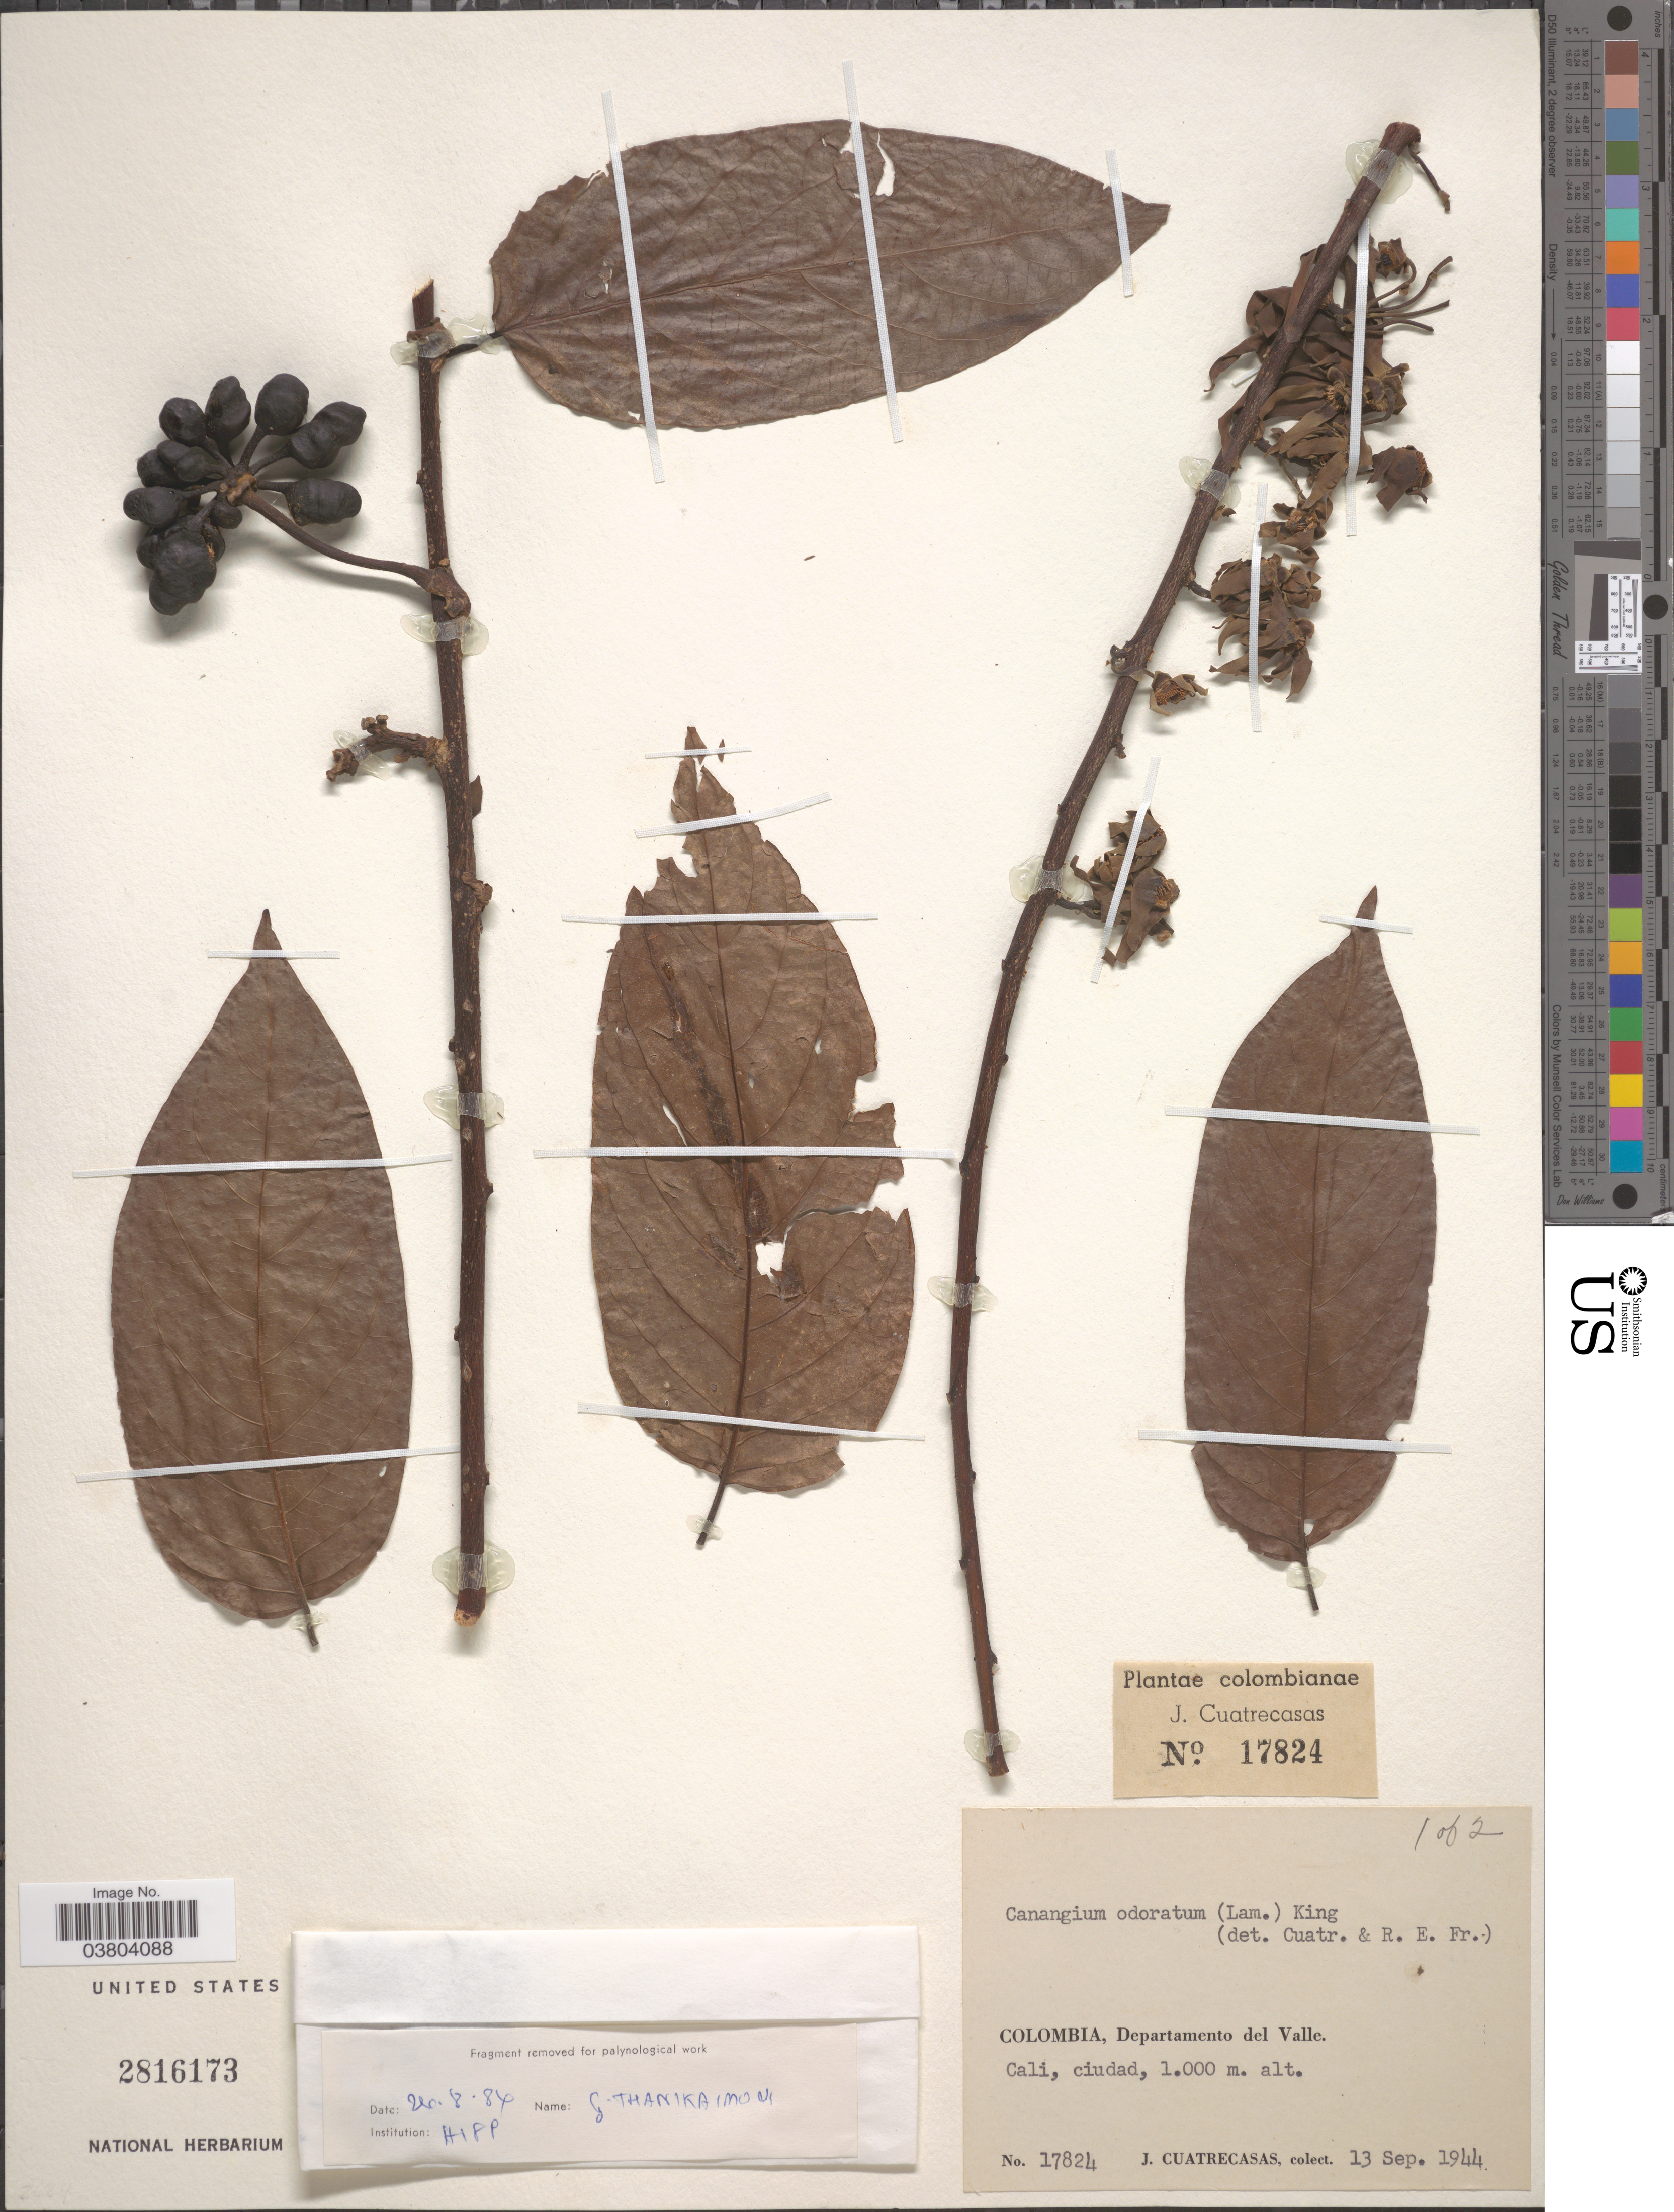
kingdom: Plantae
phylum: Tracheophyta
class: Magnoliopsida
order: Magnoliales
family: Annonaceae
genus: Cananga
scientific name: Cananga sp.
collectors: J. Cuatrecasas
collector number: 17824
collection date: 1944-09-13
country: Colombia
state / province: Valle del Cauca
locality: Departamento del Valle. Cali, ciudad.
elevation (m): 1000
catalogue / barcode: US 2816173